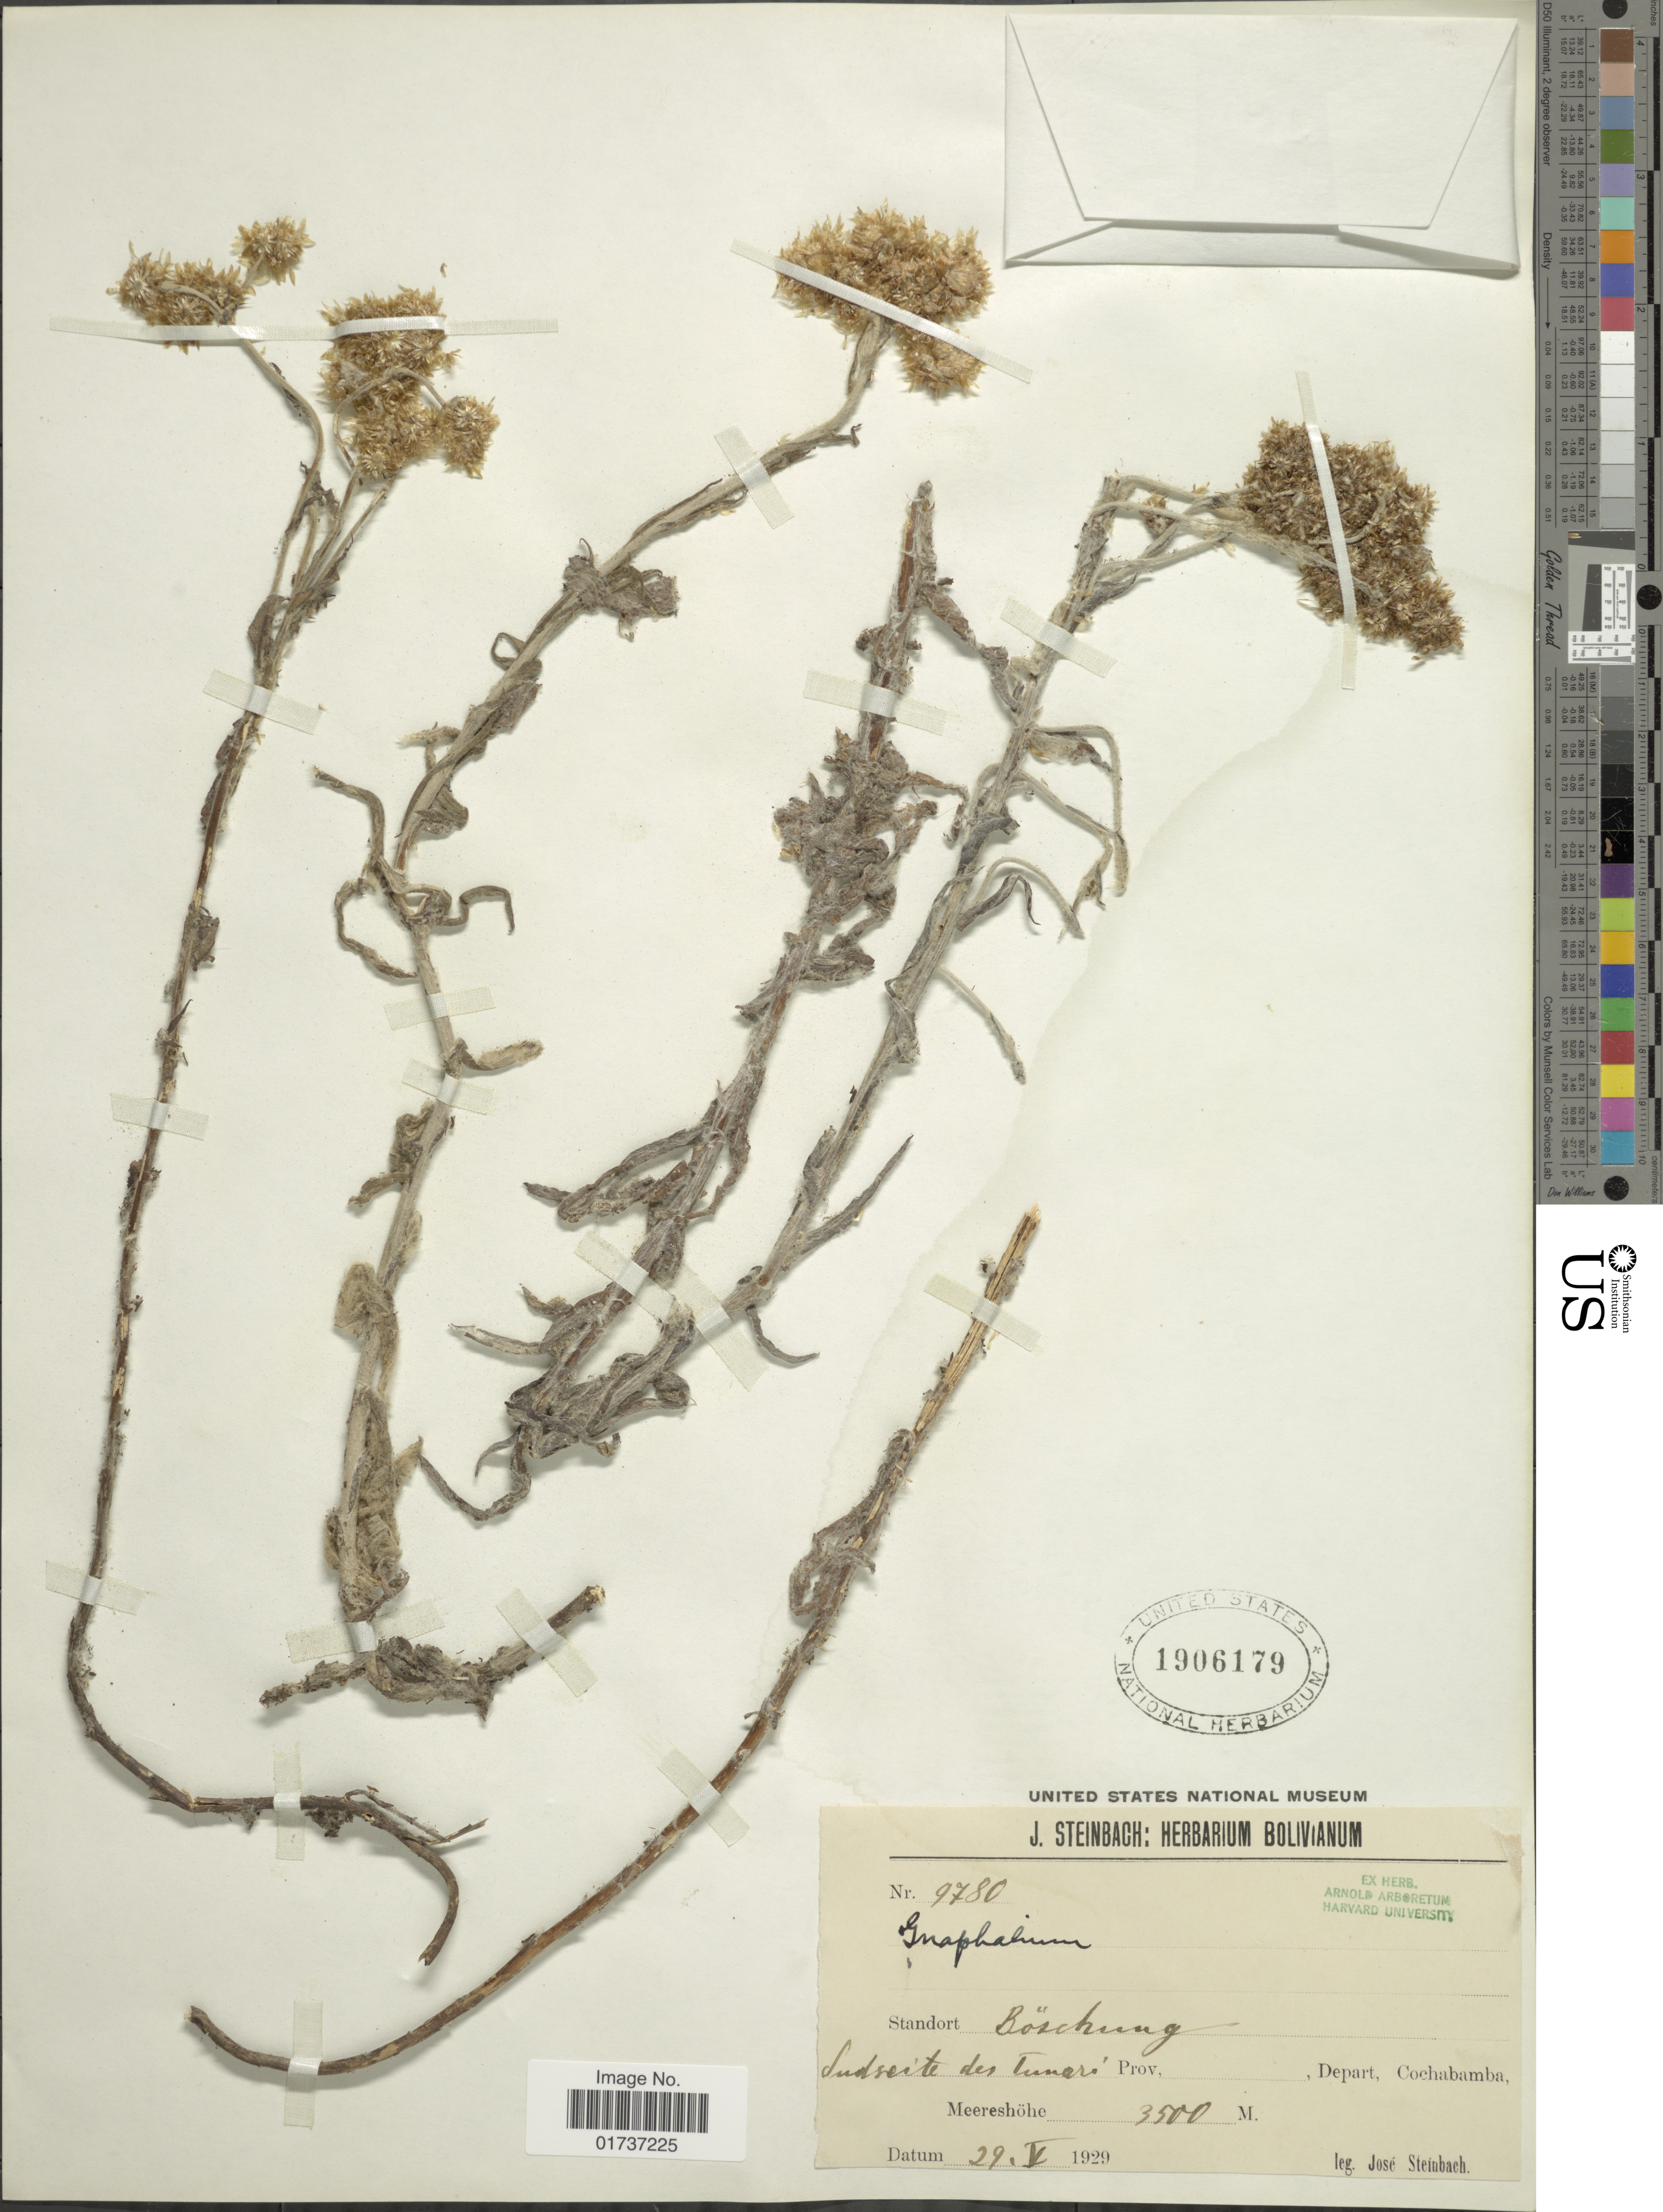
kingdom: Plantae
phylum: Tracheophyta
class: Magnoliopsida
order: Asterales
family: Asteraceae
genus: Gnaphalium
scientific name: Gnaphalium sp.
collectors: J. Steinbach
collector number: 9780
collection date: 1929-05-29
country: Bolivia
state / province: Cochabamba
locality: Böschburg, Sudseite des Tunari, Depart Cochabamba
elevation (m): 3500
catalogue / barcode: US 1906179